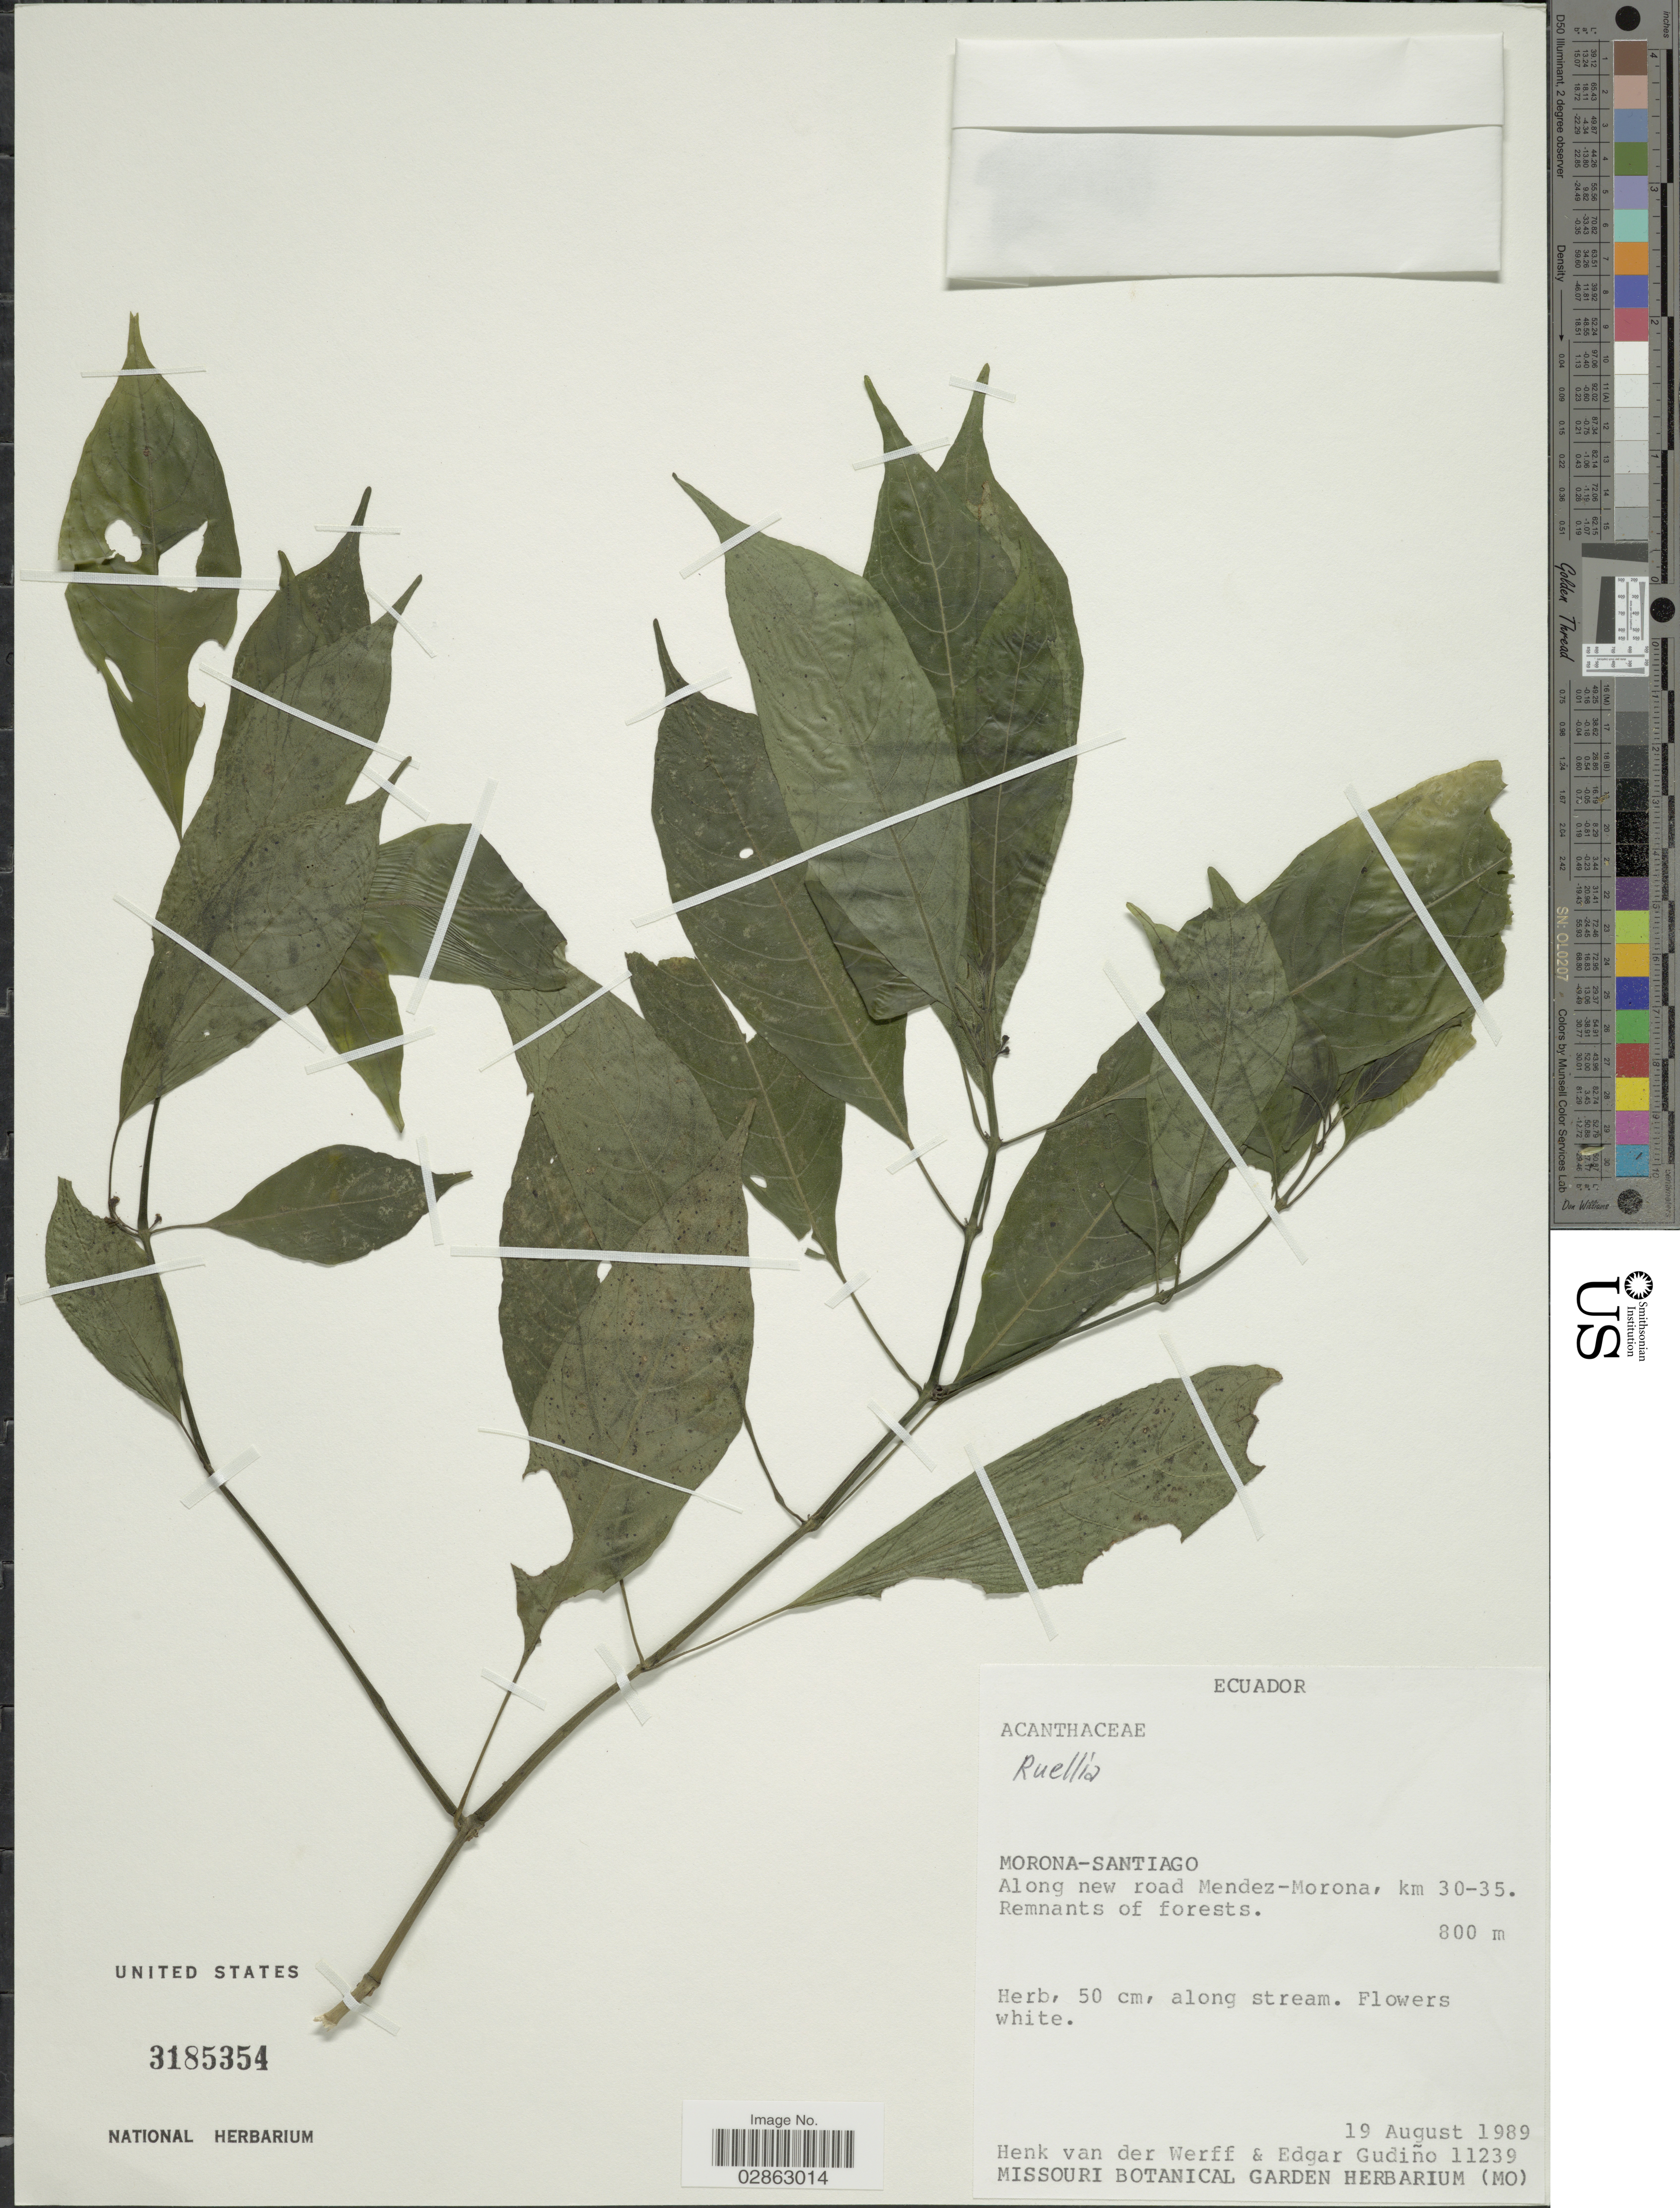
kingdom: Plantae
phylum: Tracheophyta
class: Magnoliopsida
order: Lamiales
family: Acanthaceae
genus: Ruellia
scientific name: Ruellia sp.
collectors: H. van der Werff & E. Gudiño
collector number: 11239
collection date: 1989-08-19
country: Ecuador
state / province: Morona-Santiago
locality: Along new road Mendez-Morona, km 30-35.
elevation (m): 800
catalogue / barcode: US 3185354